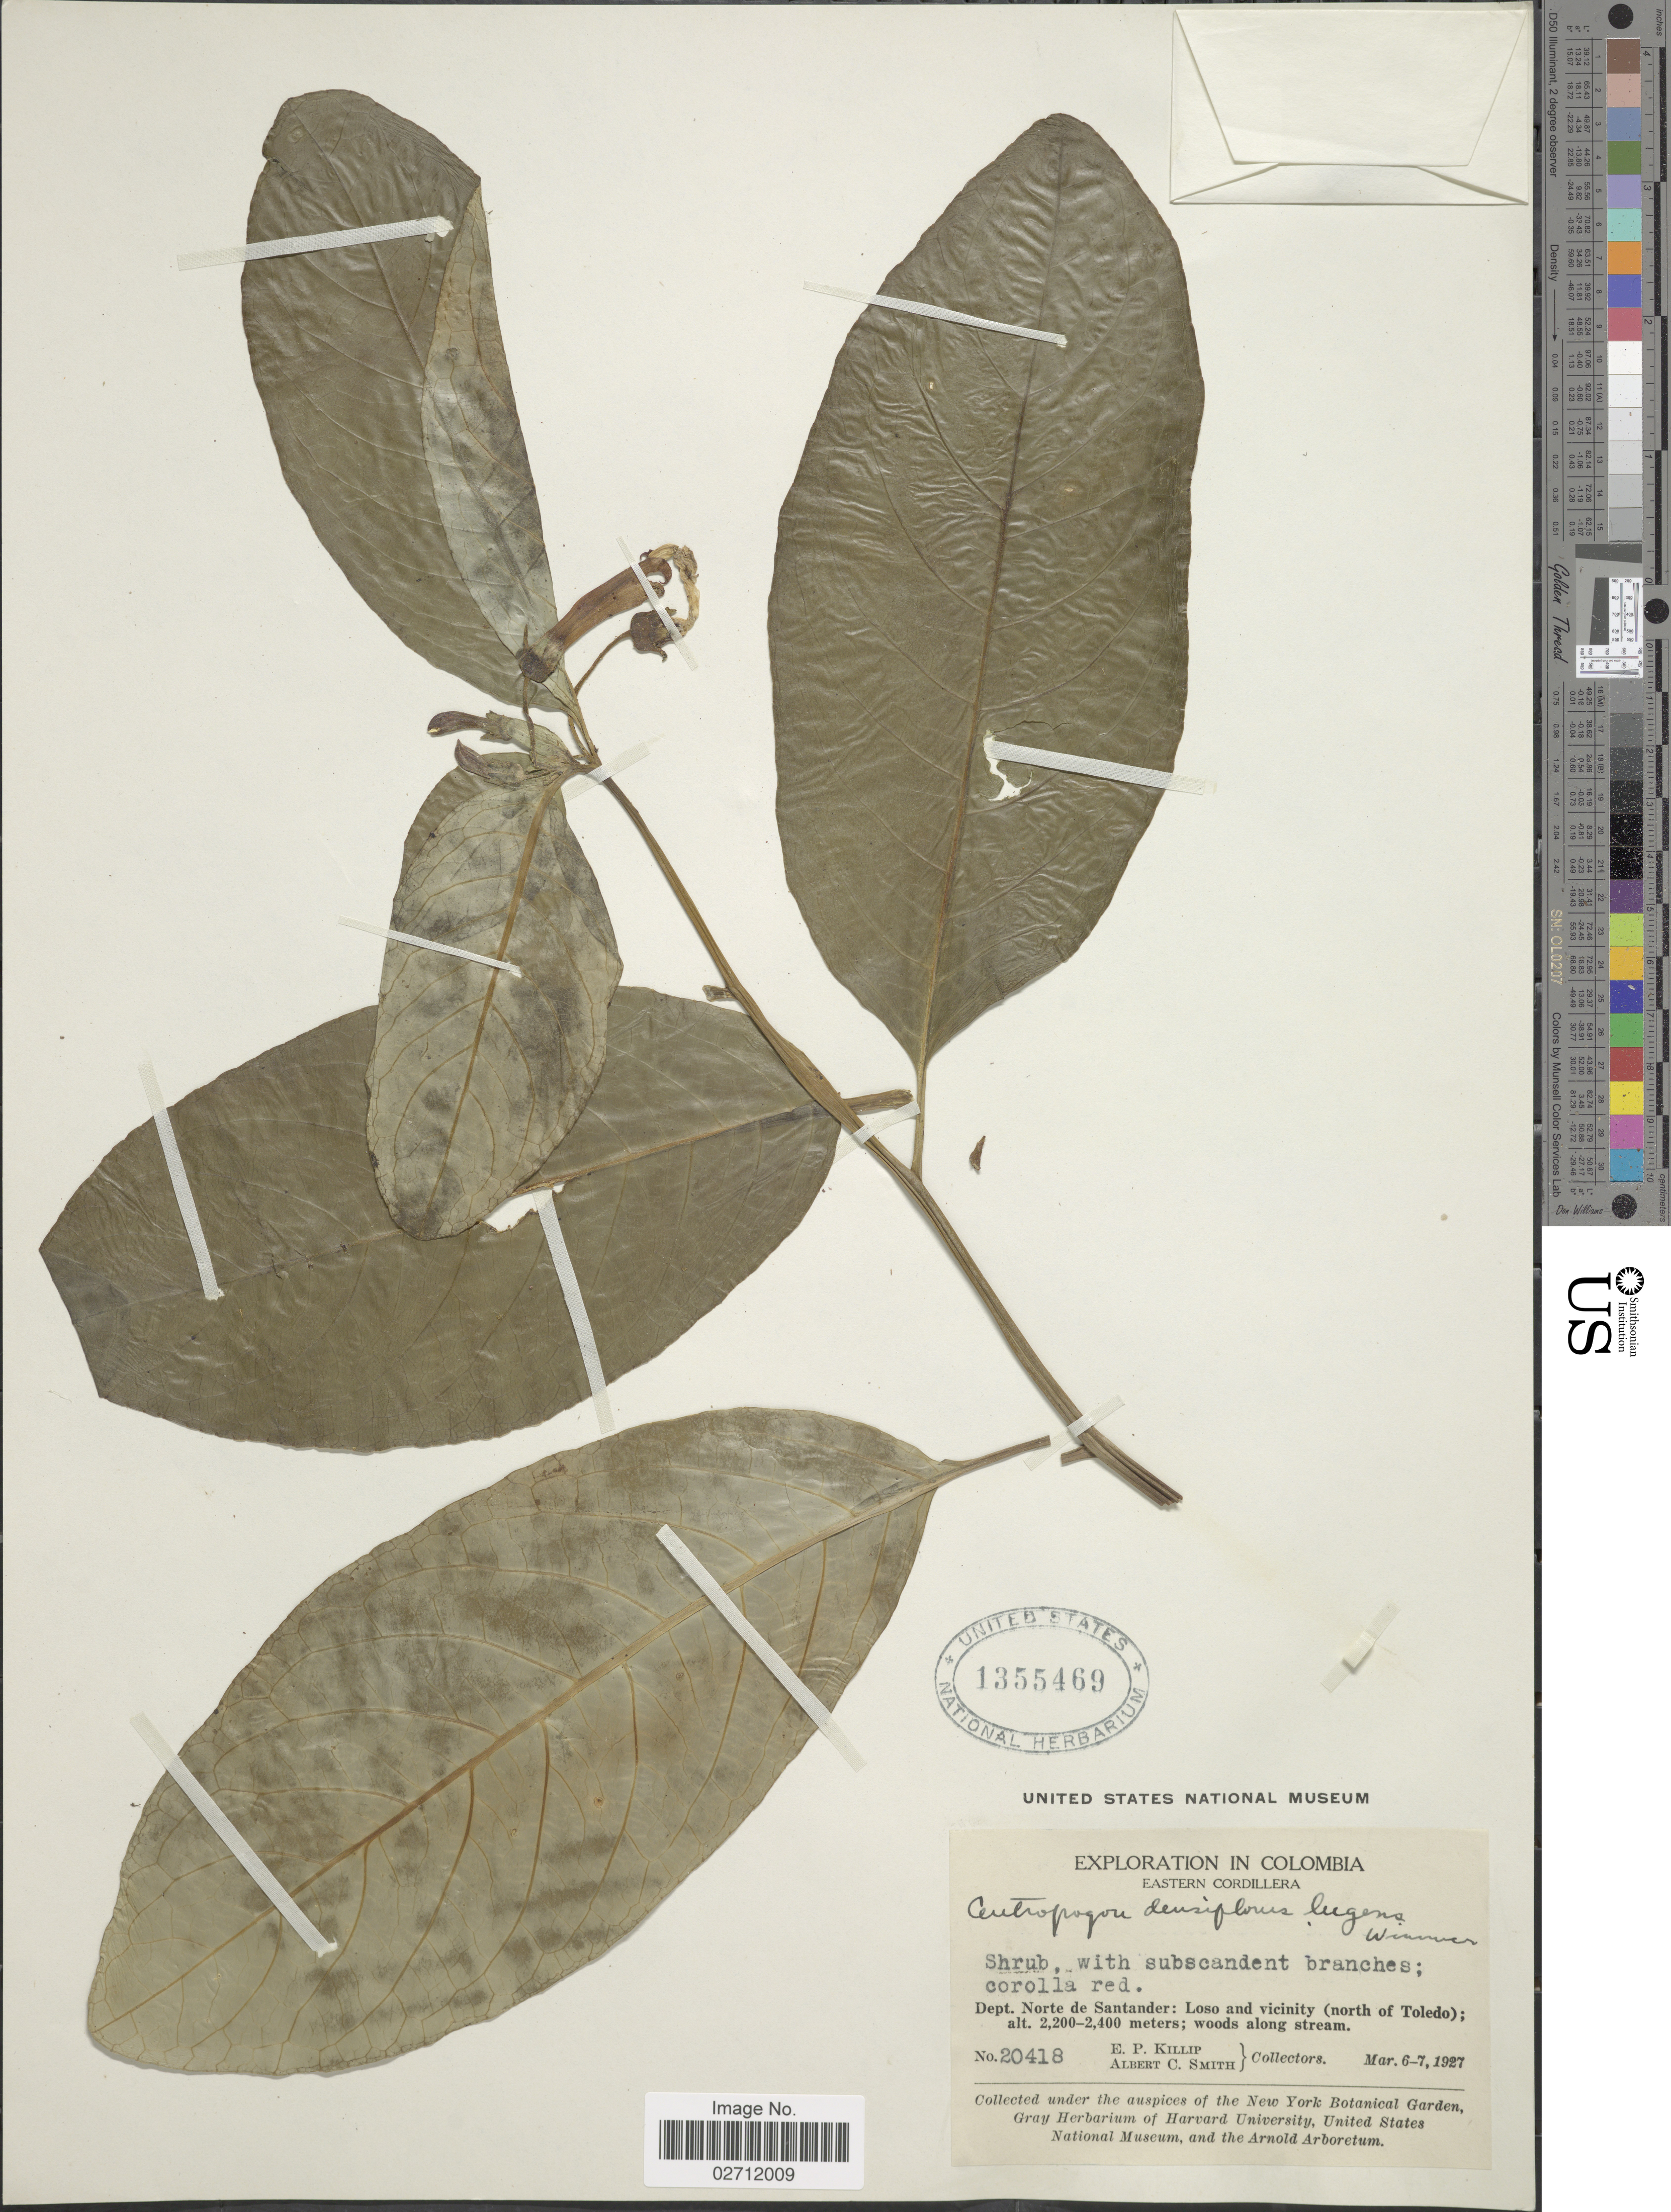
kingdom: Plantae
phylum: Tracheophyta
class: Magnoliopsida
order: Asterales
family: Campanulaceae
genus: Centropogon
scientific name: Centropogon densiflorus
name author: Benth.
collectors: E. P. Killip & A. C. Smith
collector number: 20418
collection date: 1927-03-06/1927-03-07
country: Colombia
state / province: Norte de Santander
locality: Eastern Cordillera, Loso and vicinity (north of Toledo), woods along stream.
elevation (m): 2200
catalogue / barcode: US 1355469